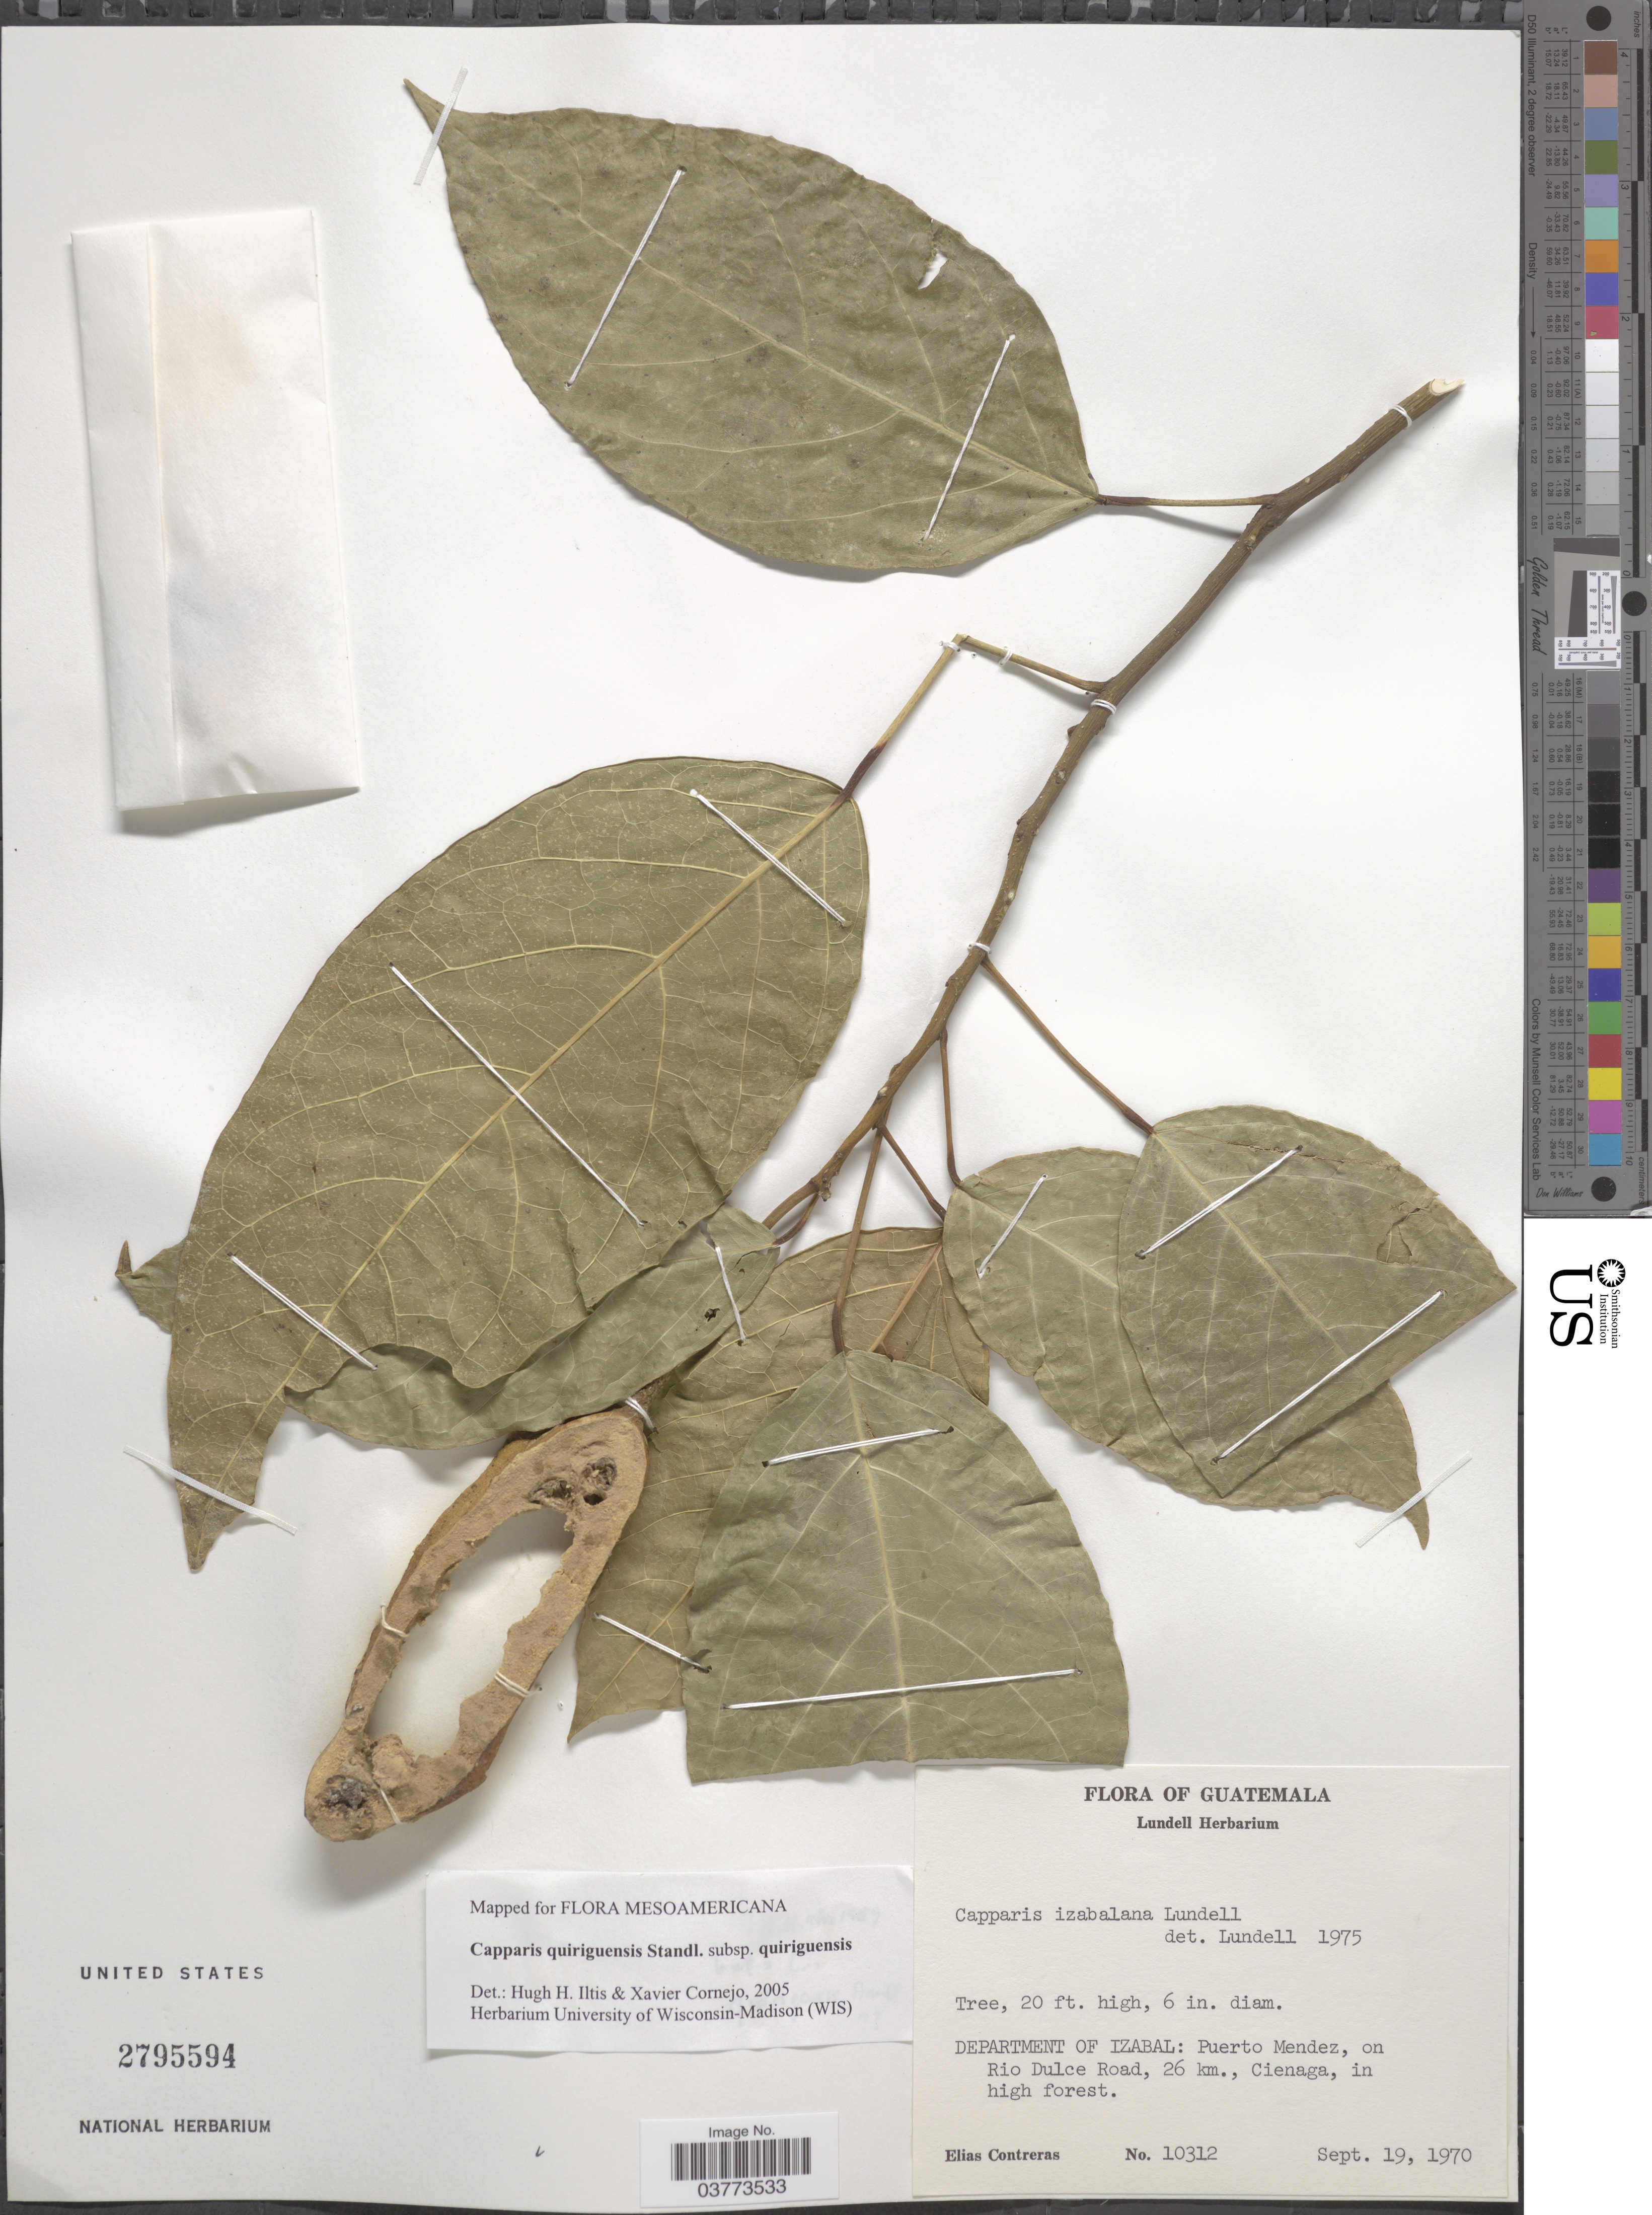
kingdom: Plantae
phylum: Tracheophyta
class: Magnoliopsida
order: Brassicales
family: Capparaceae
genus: Capparidastrum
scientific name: Capparidastrum quiriguense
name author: (Standl.) Iltis, H.H. & Cornejo, X.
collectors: E. Contreras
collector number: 10312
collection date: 1970-09-19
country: Guatemala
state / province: Izabal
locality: Department of Izabal: Puerto Mendez, on Rio Dulce Road, 26 km. Cienage, in high forest.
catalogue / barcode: US 2795594